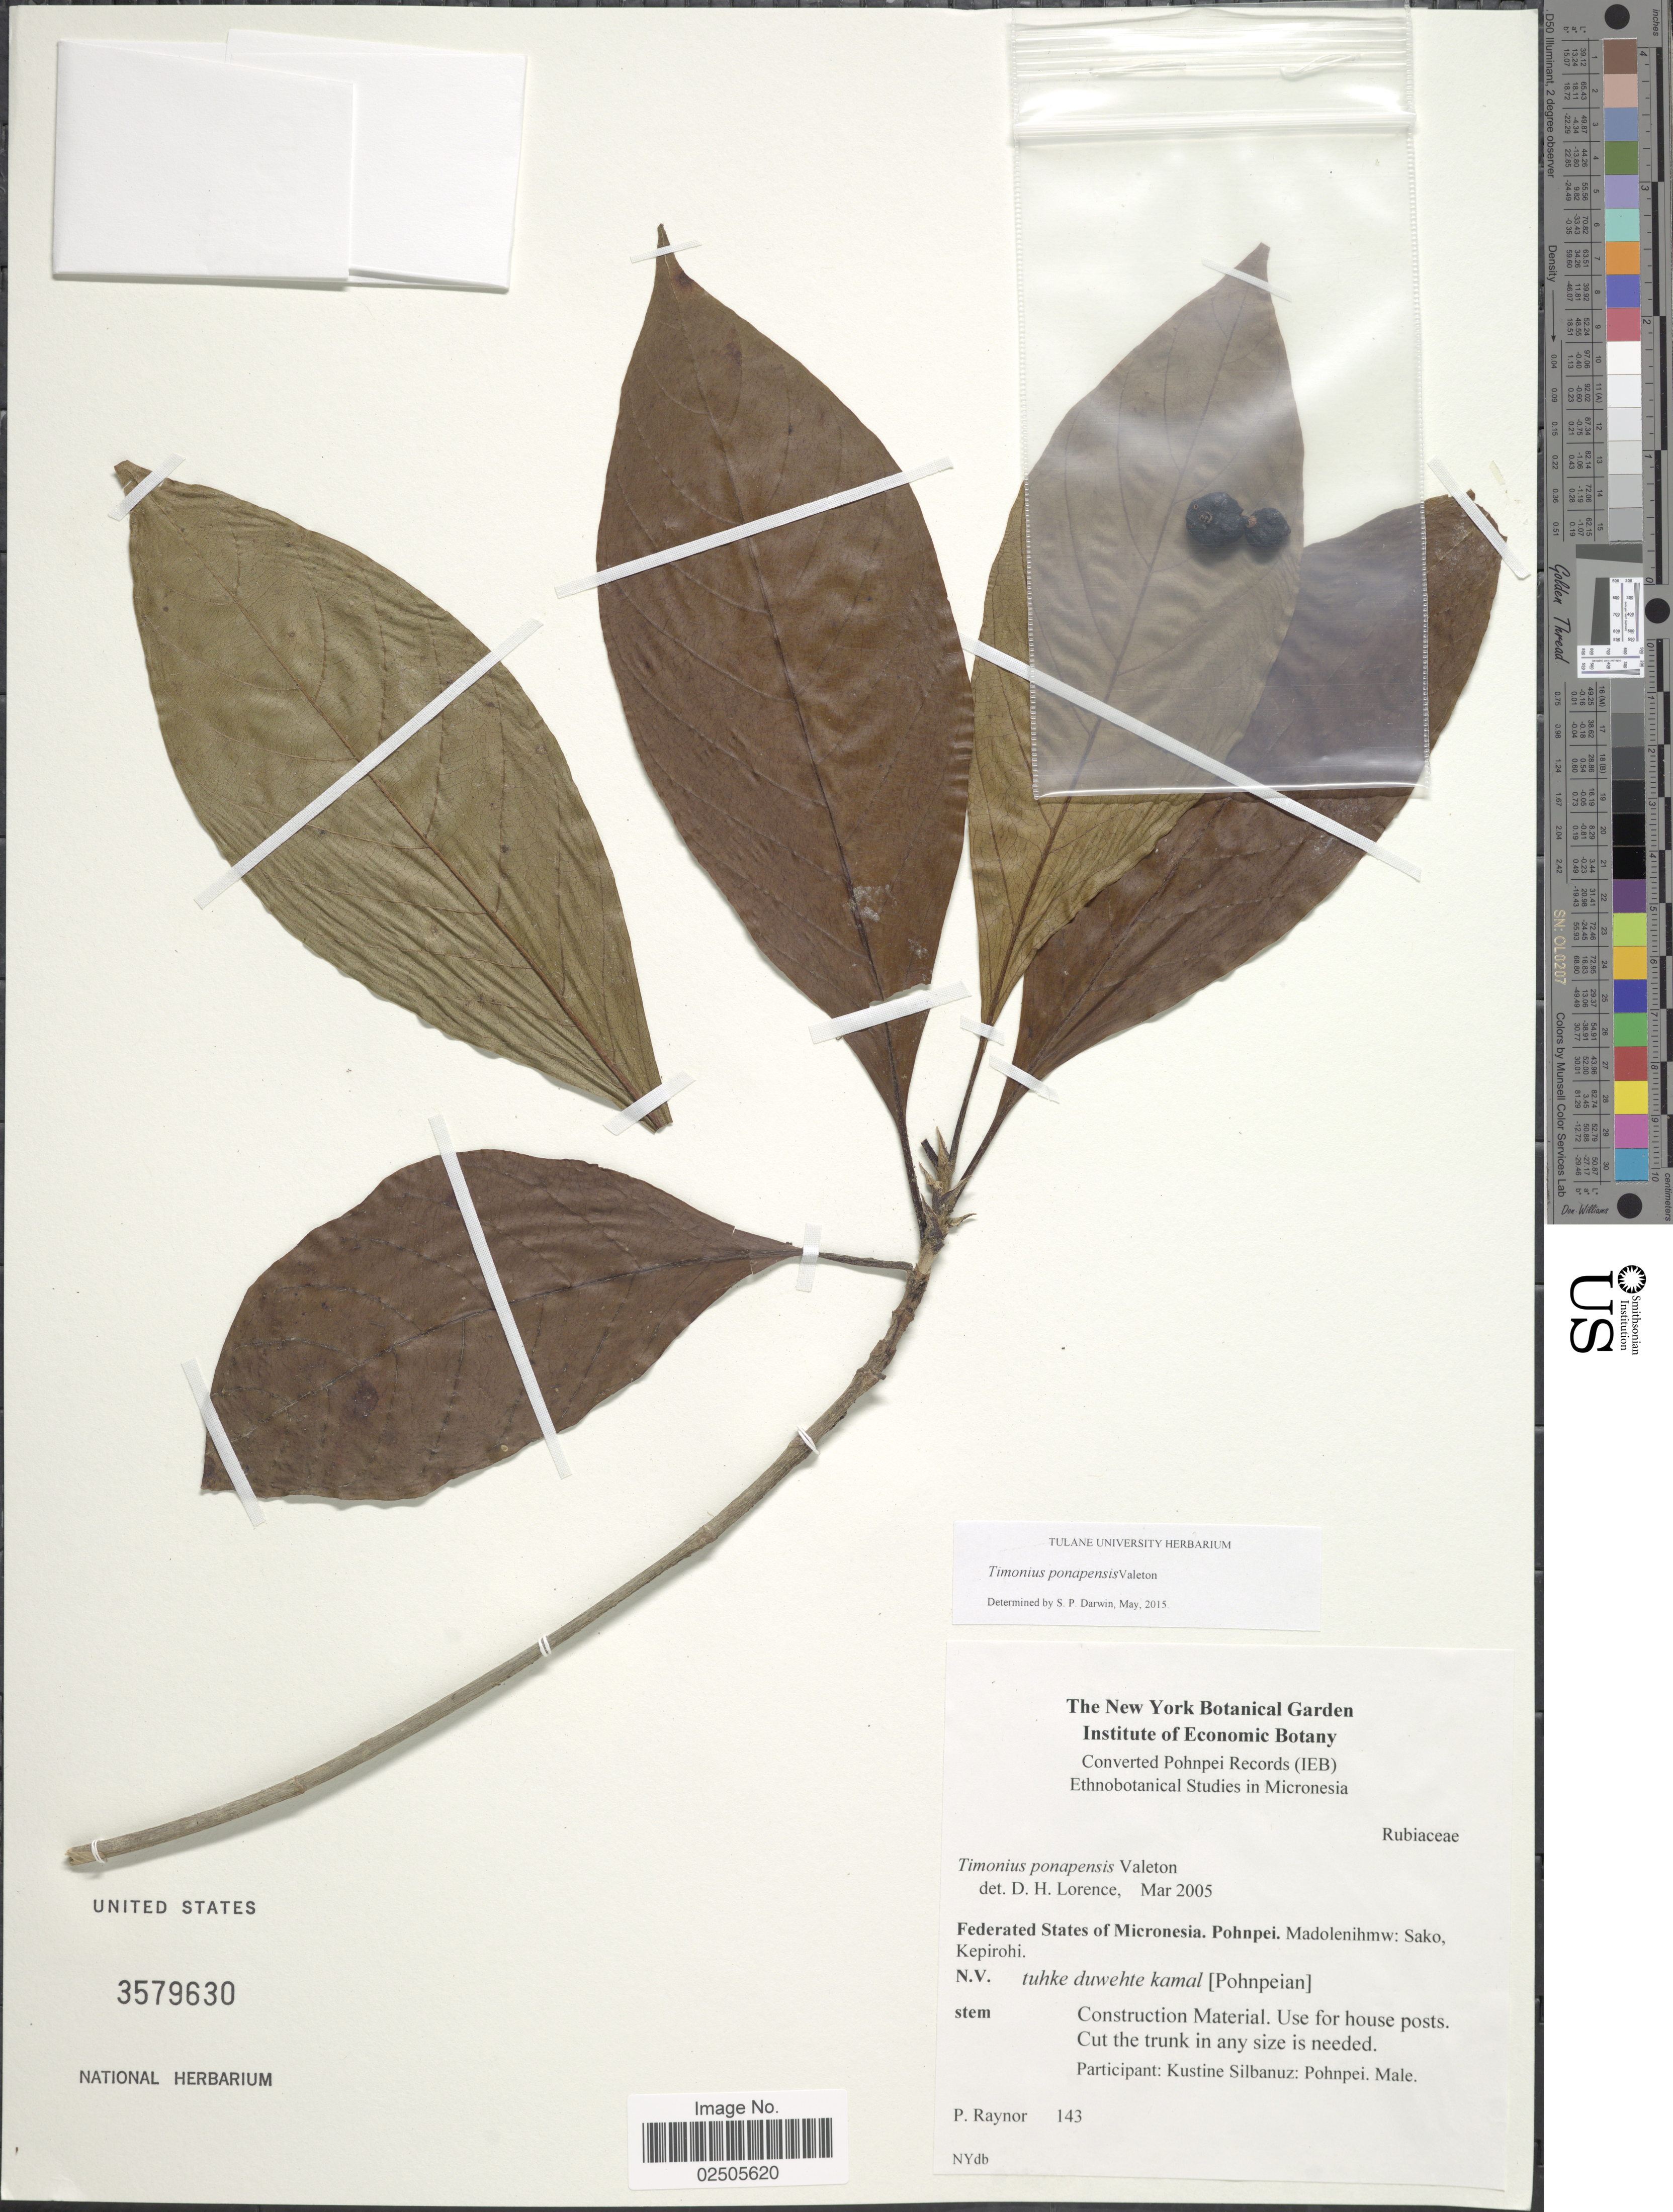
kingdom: Plantae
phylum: Tracheophyta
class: Magnoliopsida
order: Gentianales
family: Rubiaceae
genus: Timonius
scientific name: Timonius ponapensis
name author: Valeton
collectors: P. Raynor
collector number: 143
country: Micronesia, Federated States of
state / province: Pohnpei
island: Pohnpei [Ponape]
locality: Federated States of Micronesia. Pohnpei. Madolenihmw: Sako, Kepirohi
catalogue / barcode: US 3579630